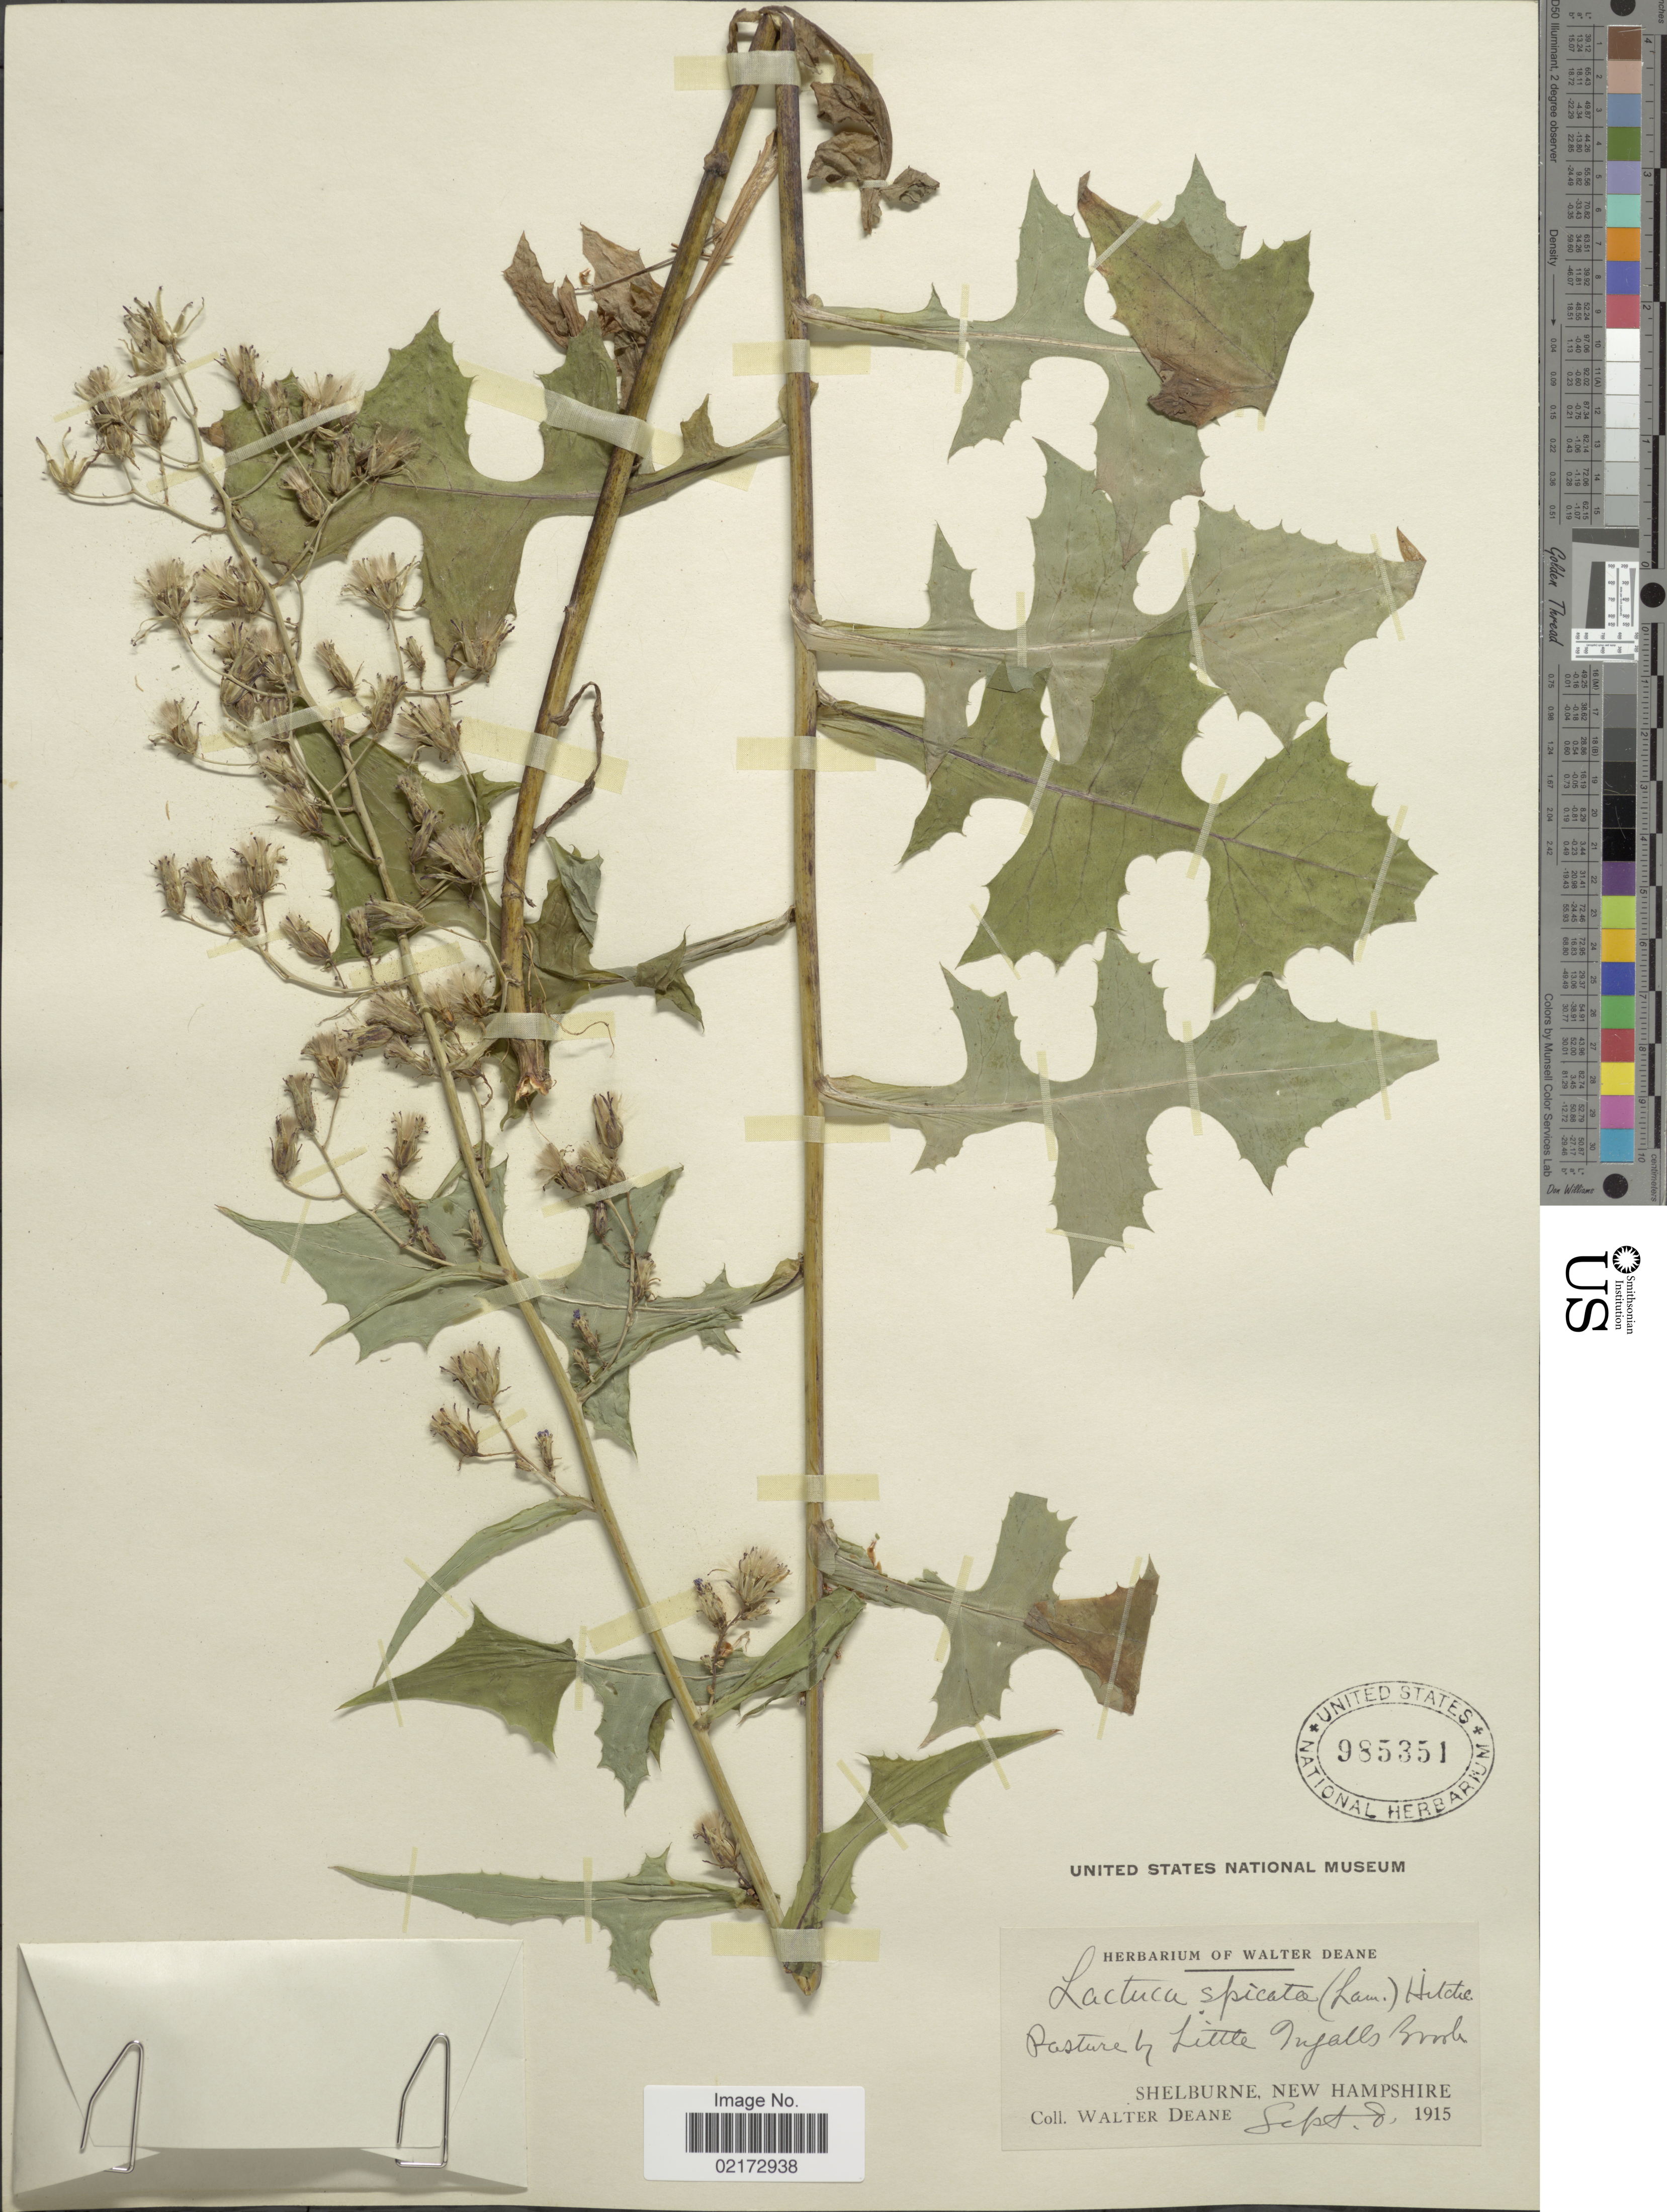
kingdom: Plantae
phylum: Tracheophyta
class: Magnoliopsida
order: Asterales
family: Asteraceae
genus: Lactuca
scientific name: Lactuca biennis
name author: (Moench) Fernald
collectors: W. Deane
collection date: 1915-09-08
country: United States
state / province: New Hampshire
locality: Shelburne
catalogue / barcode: US 985351